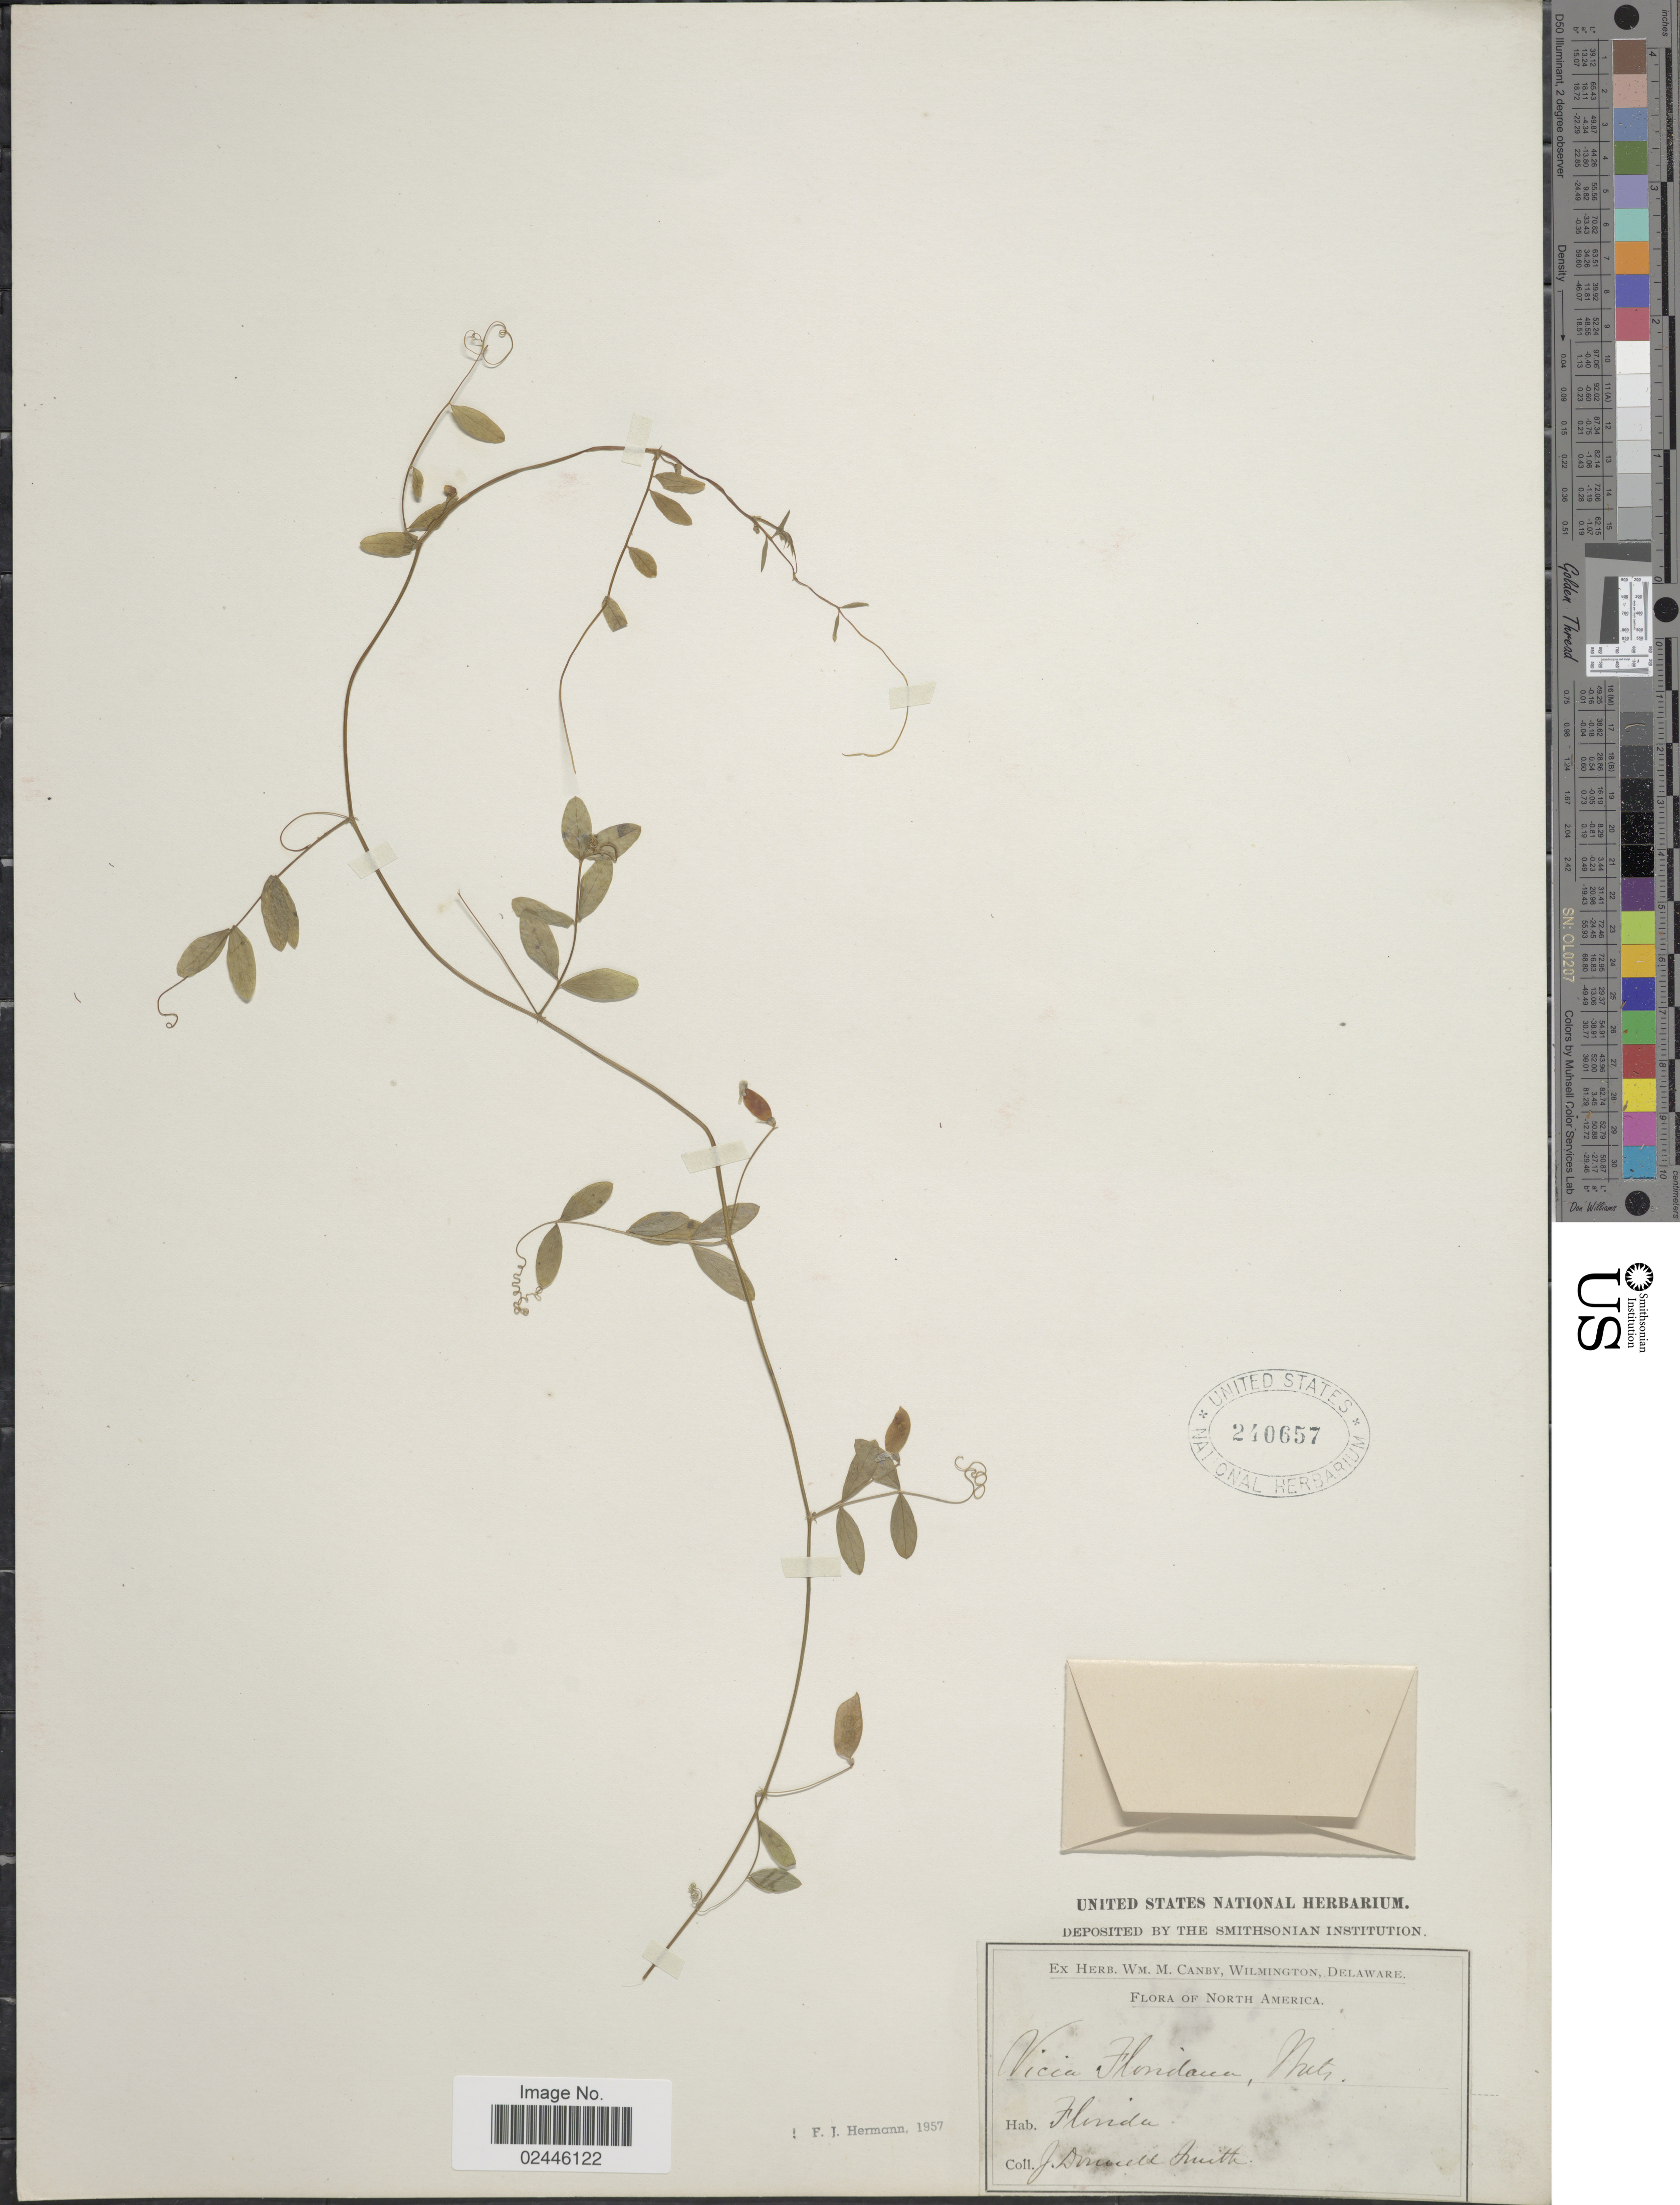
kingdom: Plantae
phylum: Tracheophyta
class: Magnoliopsida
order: Fabales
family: Fabaceae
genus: Vicia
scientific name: Vicia floridana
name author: S. Watson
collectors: J. Donnell Smith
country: United States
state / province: Florida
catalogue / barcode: US 240657